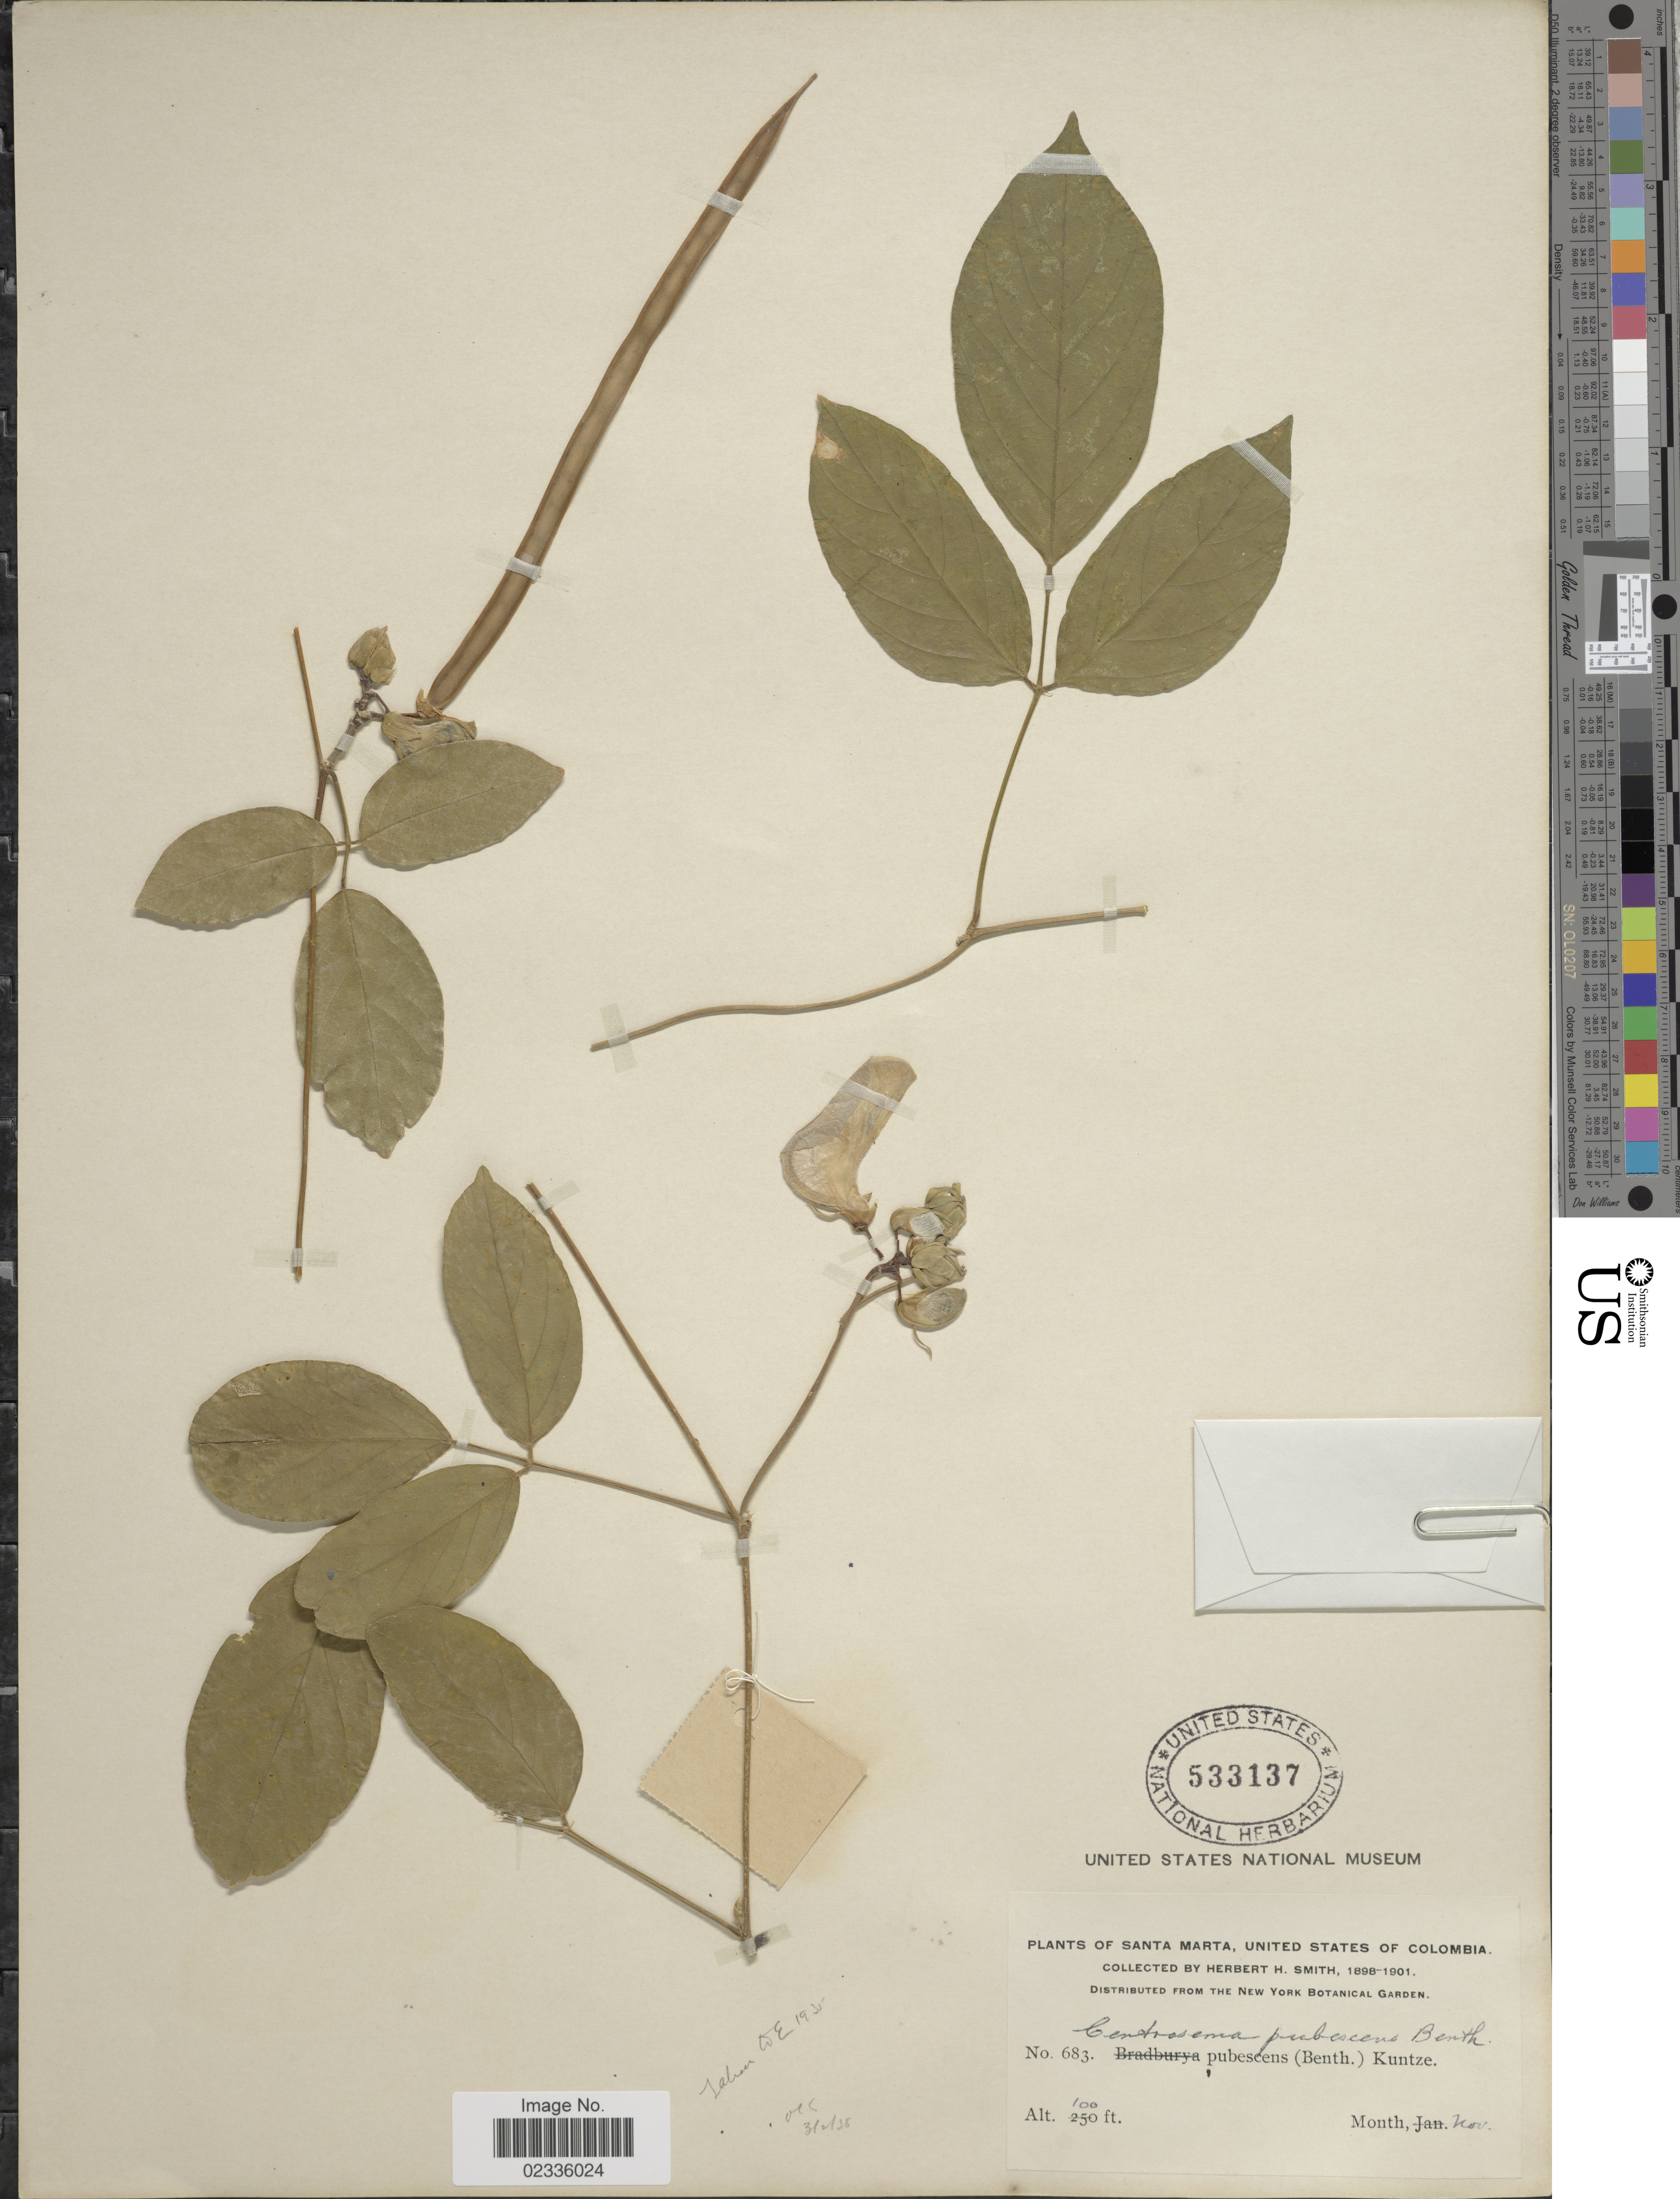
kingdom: Plantae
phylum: Tracheophyta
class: Magnoliopsida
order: Fabales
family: Fabaceae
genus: Centrosema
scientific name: Centrosema pubescens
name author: Benth.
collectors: Herbert H. Smith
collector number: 683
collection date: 1898-11/1901-11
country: Colombia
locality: Santa Marta, United States of Colombia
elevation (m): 30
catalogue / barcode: US 533137